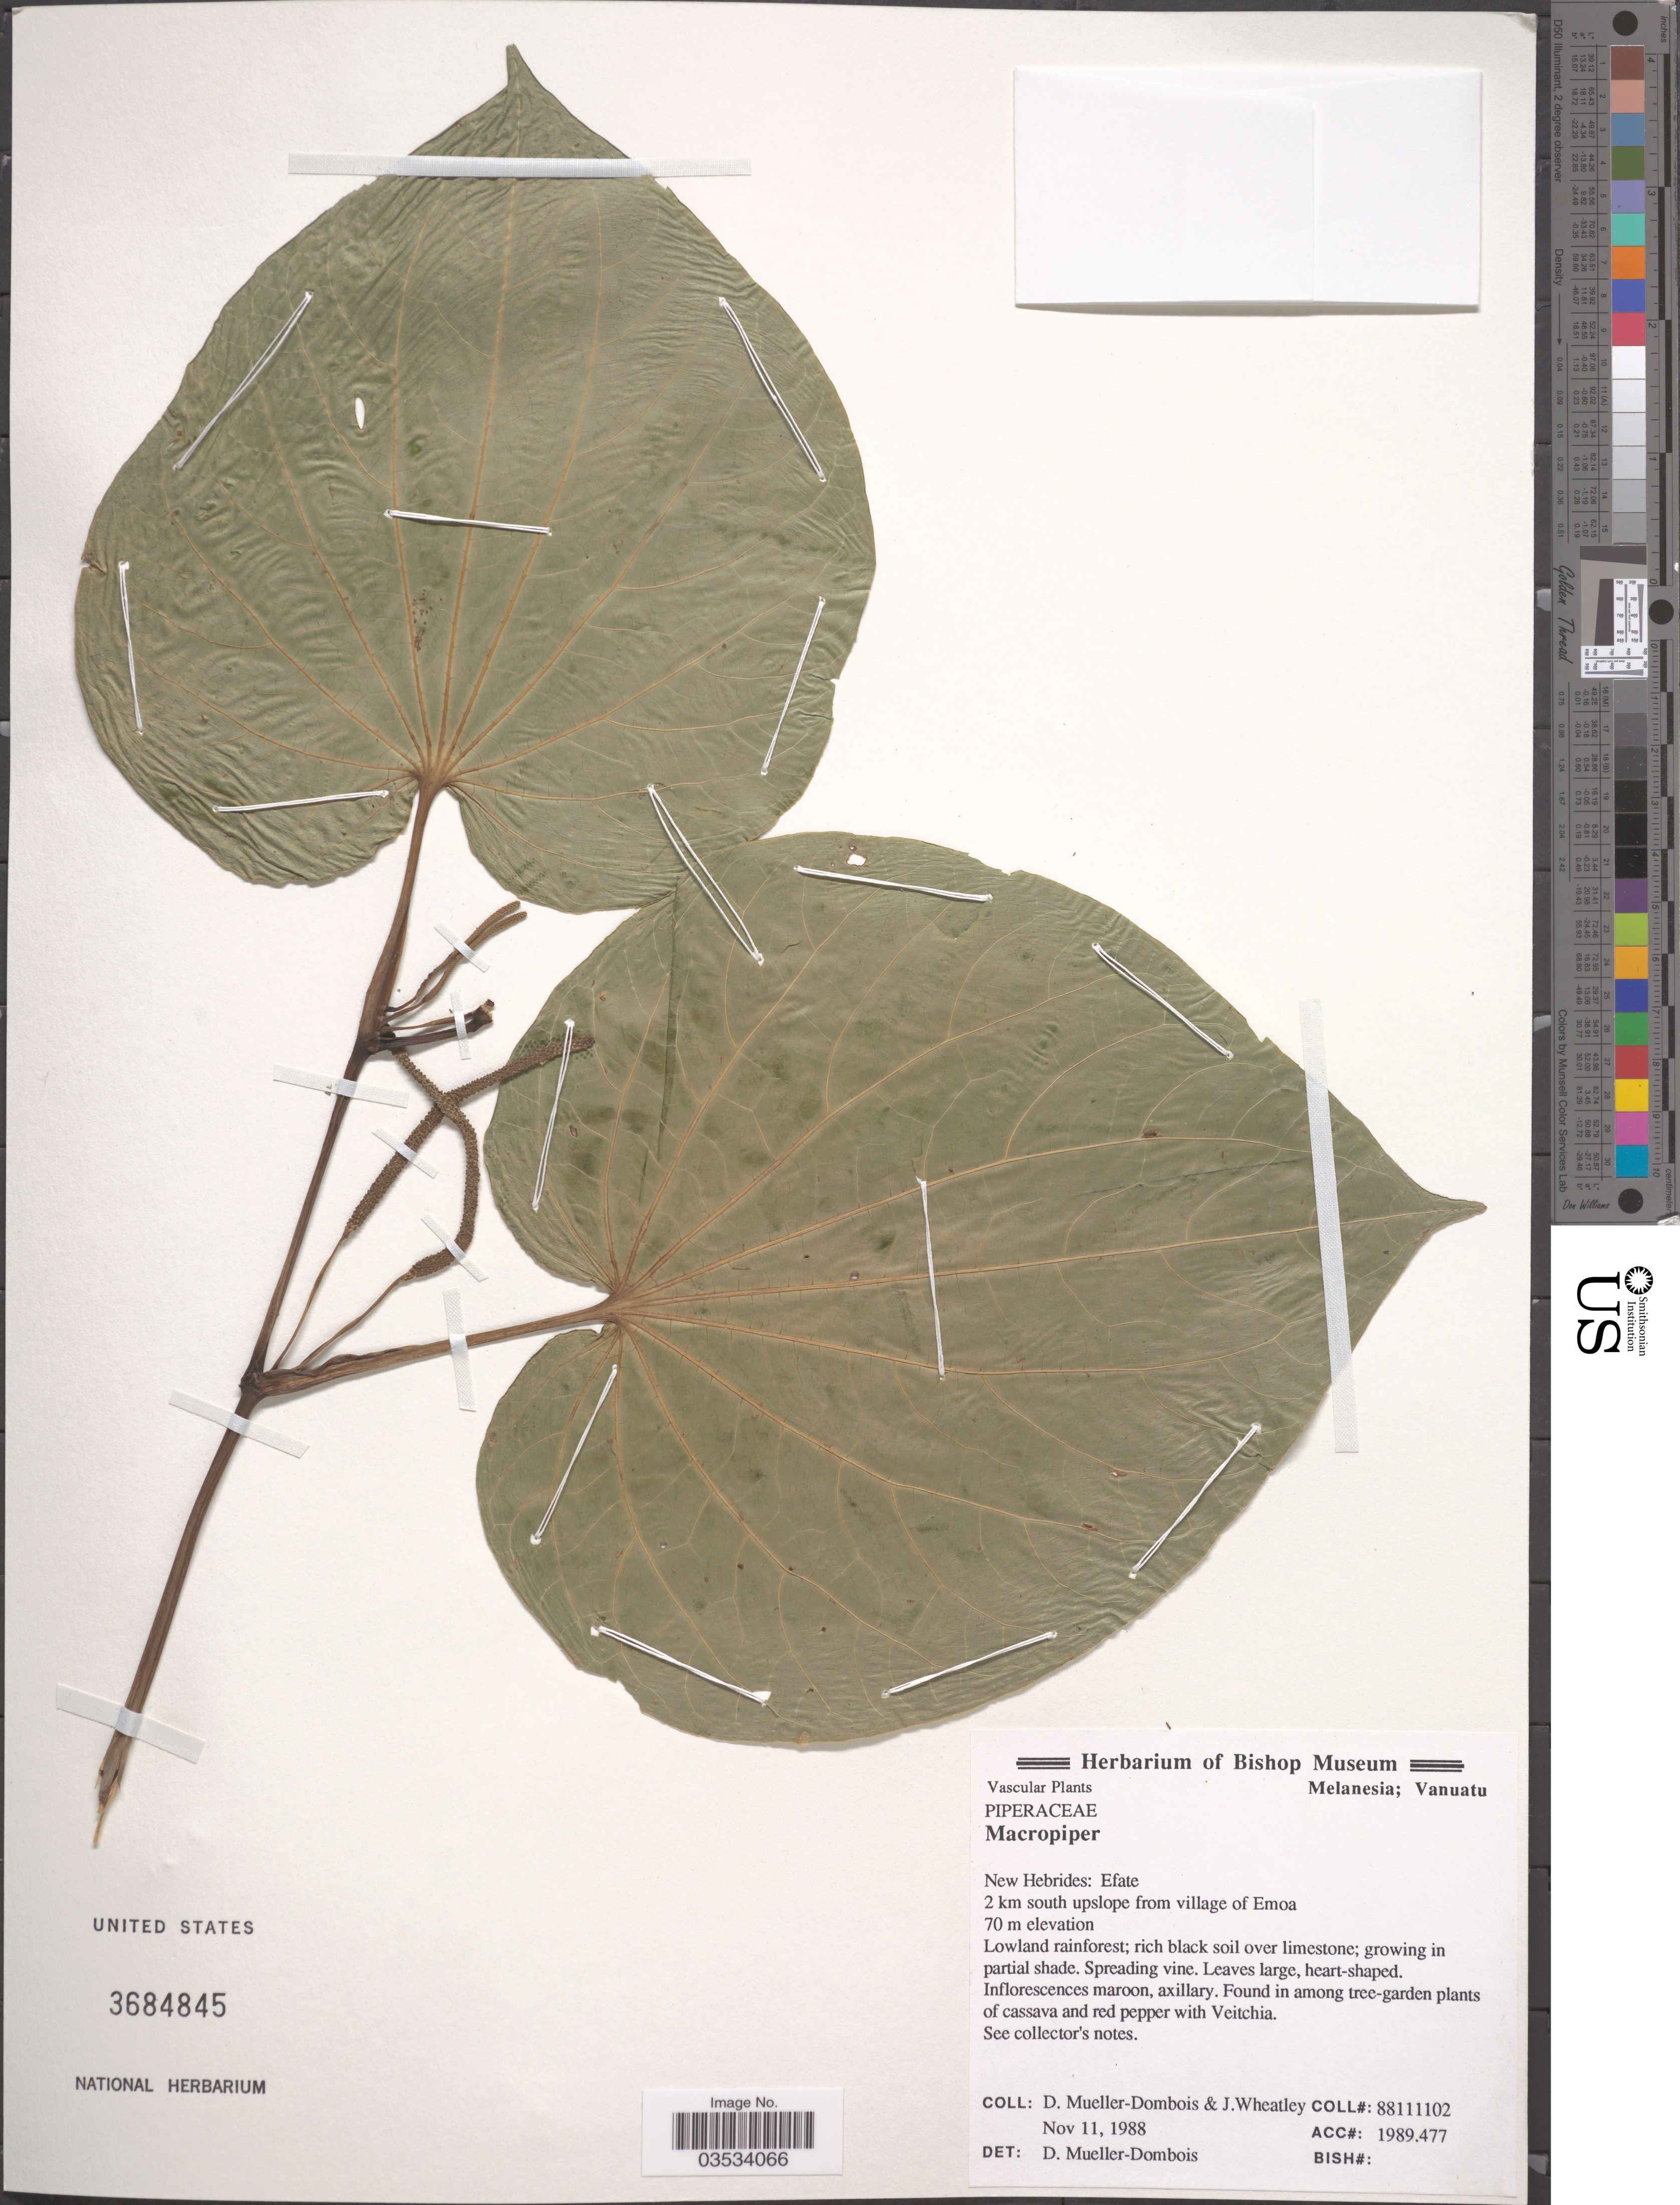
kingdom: Plantae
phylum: Tracheophyta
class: Magnoliopsida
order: Piperales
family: Piperaceae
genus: Piper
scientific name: Piper sp.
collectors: D. Mueller-Dombois & J. Wheatley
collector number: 88111102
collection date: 1988-11-11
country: Vanuatu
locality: New Hebrides: Efate. 2 km south upslope from village of Emoa.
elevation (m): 70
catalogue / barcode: US 3684845